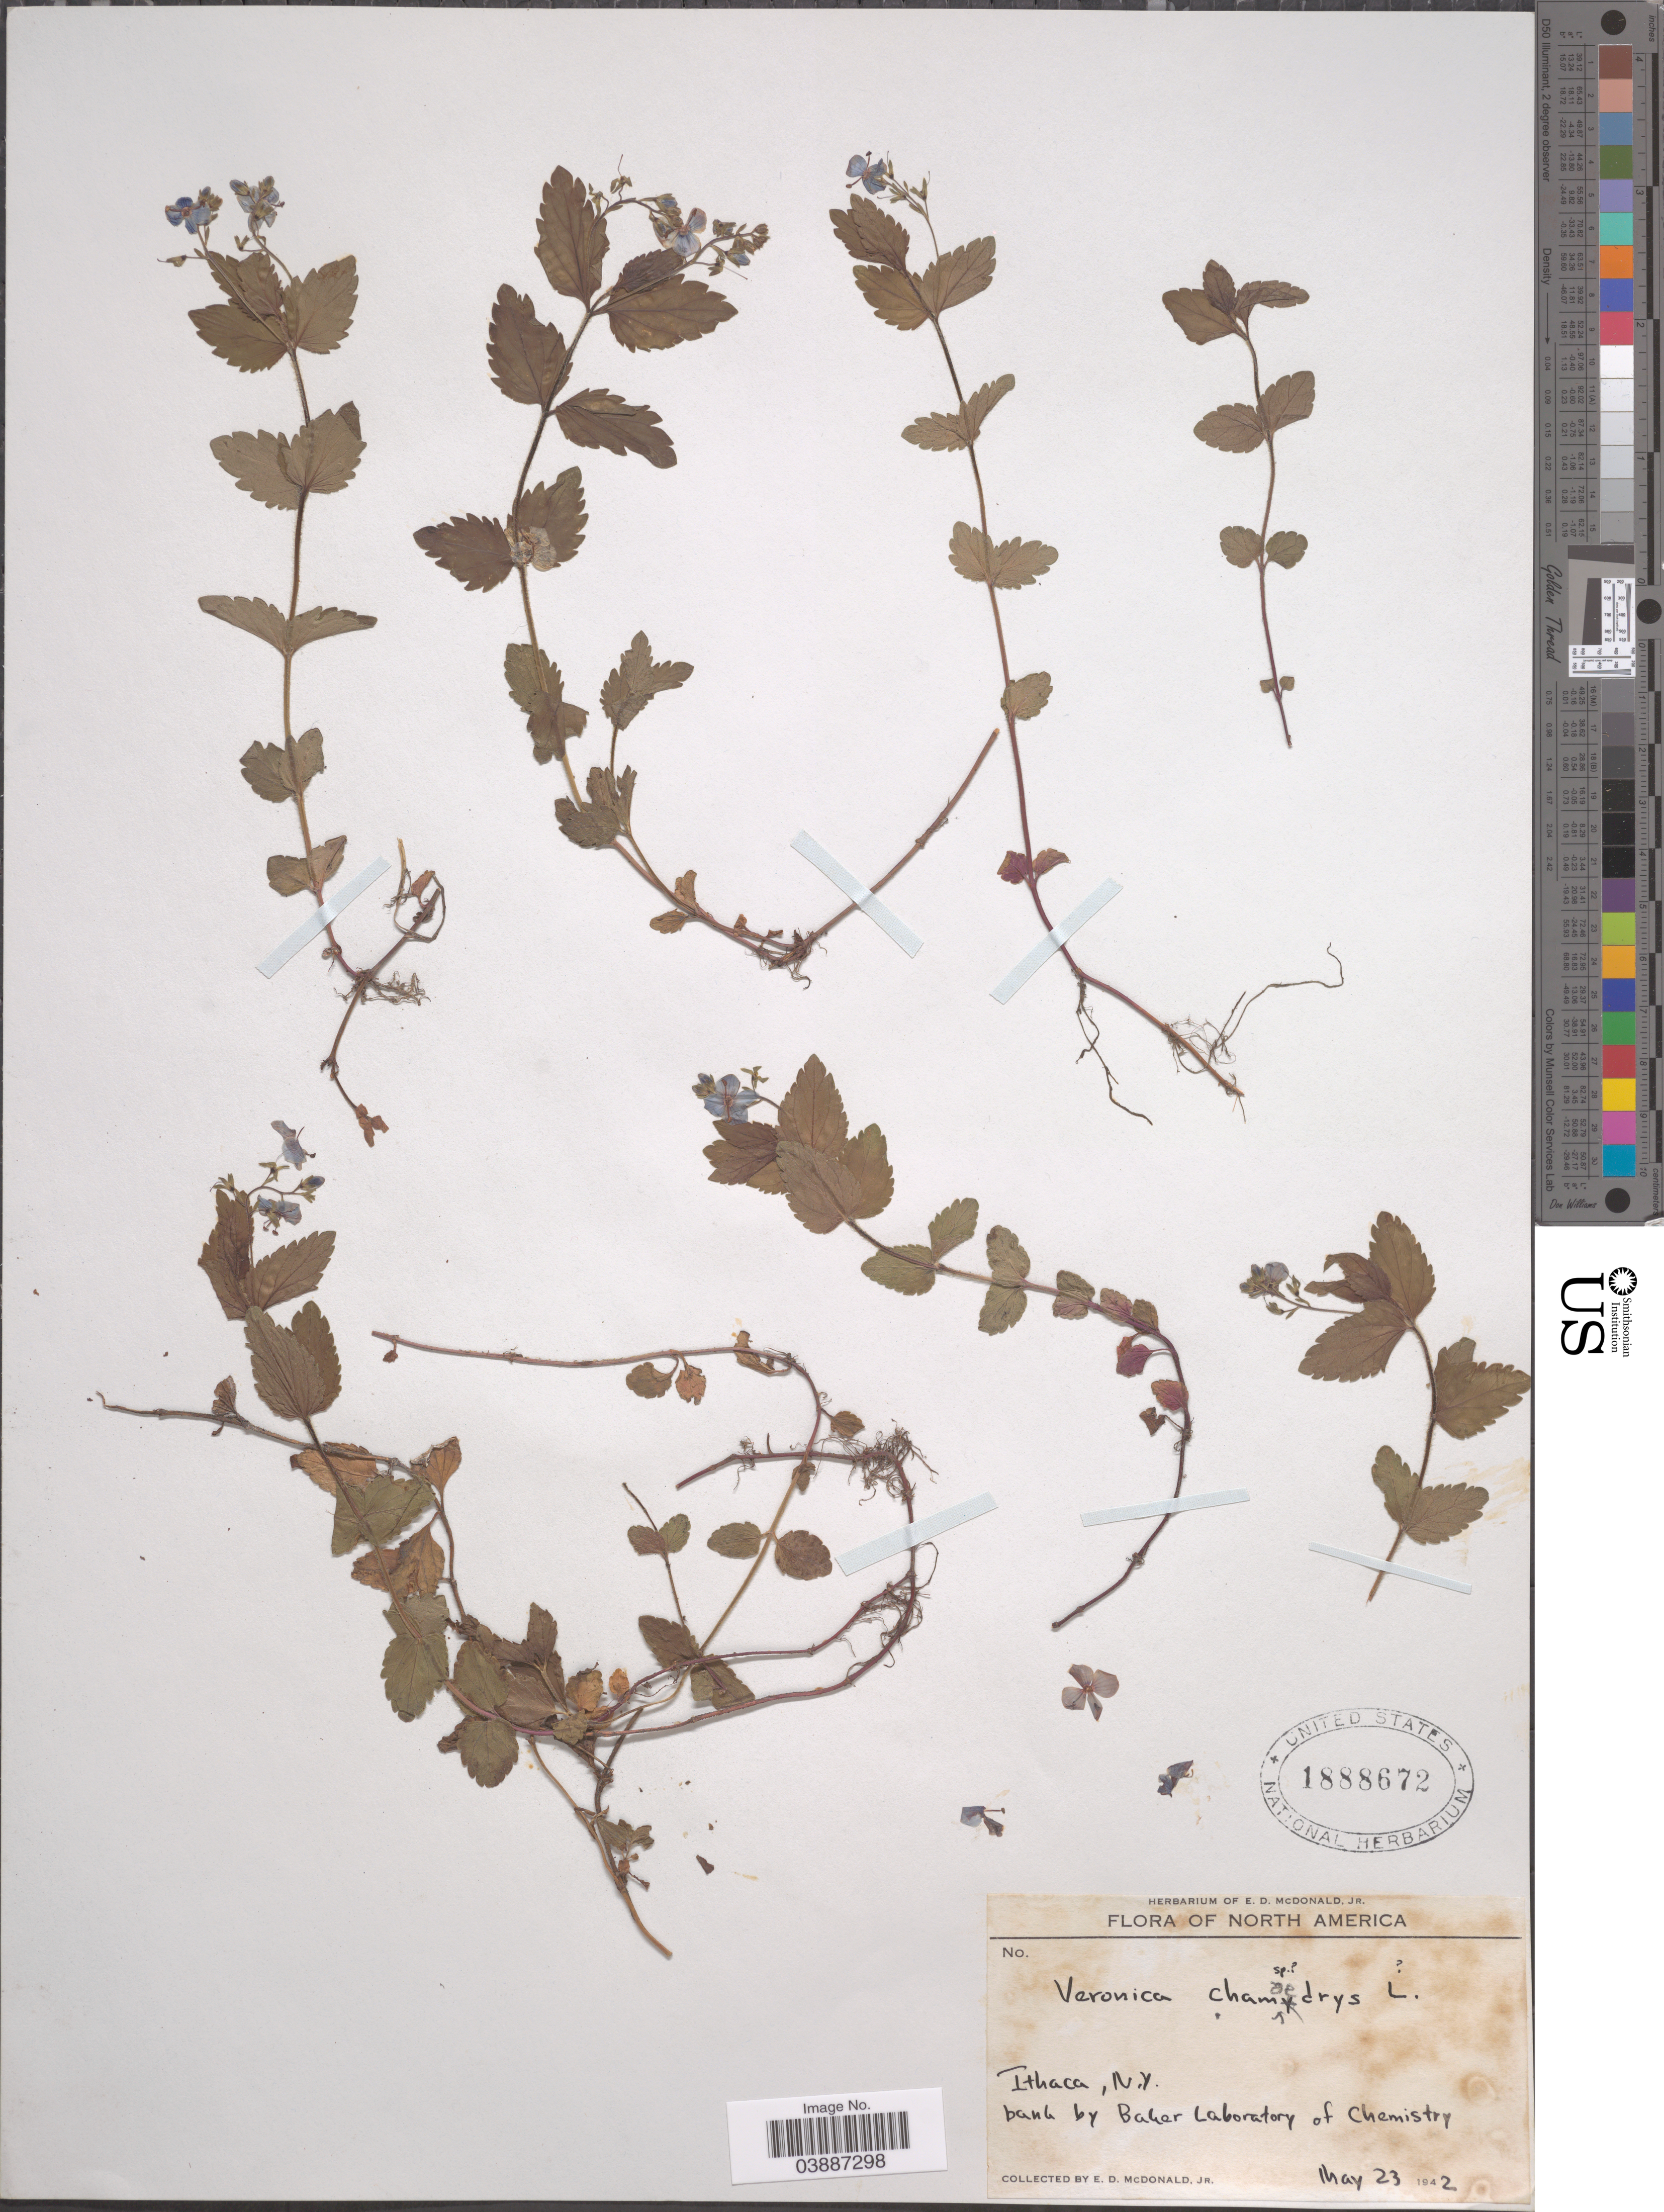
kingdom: Plantae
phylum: Tracheophyta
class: Magnoliopsida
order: Lamiales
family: Plantaginaceae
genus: Veronica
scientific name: Veronica chamaedrys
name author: L.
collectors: E. D. McDonald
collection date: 1942-05-23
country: United States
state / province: New York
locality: Ithaca. Bank by Baker Laboratory of Chemistry.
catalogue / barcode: US 1888672